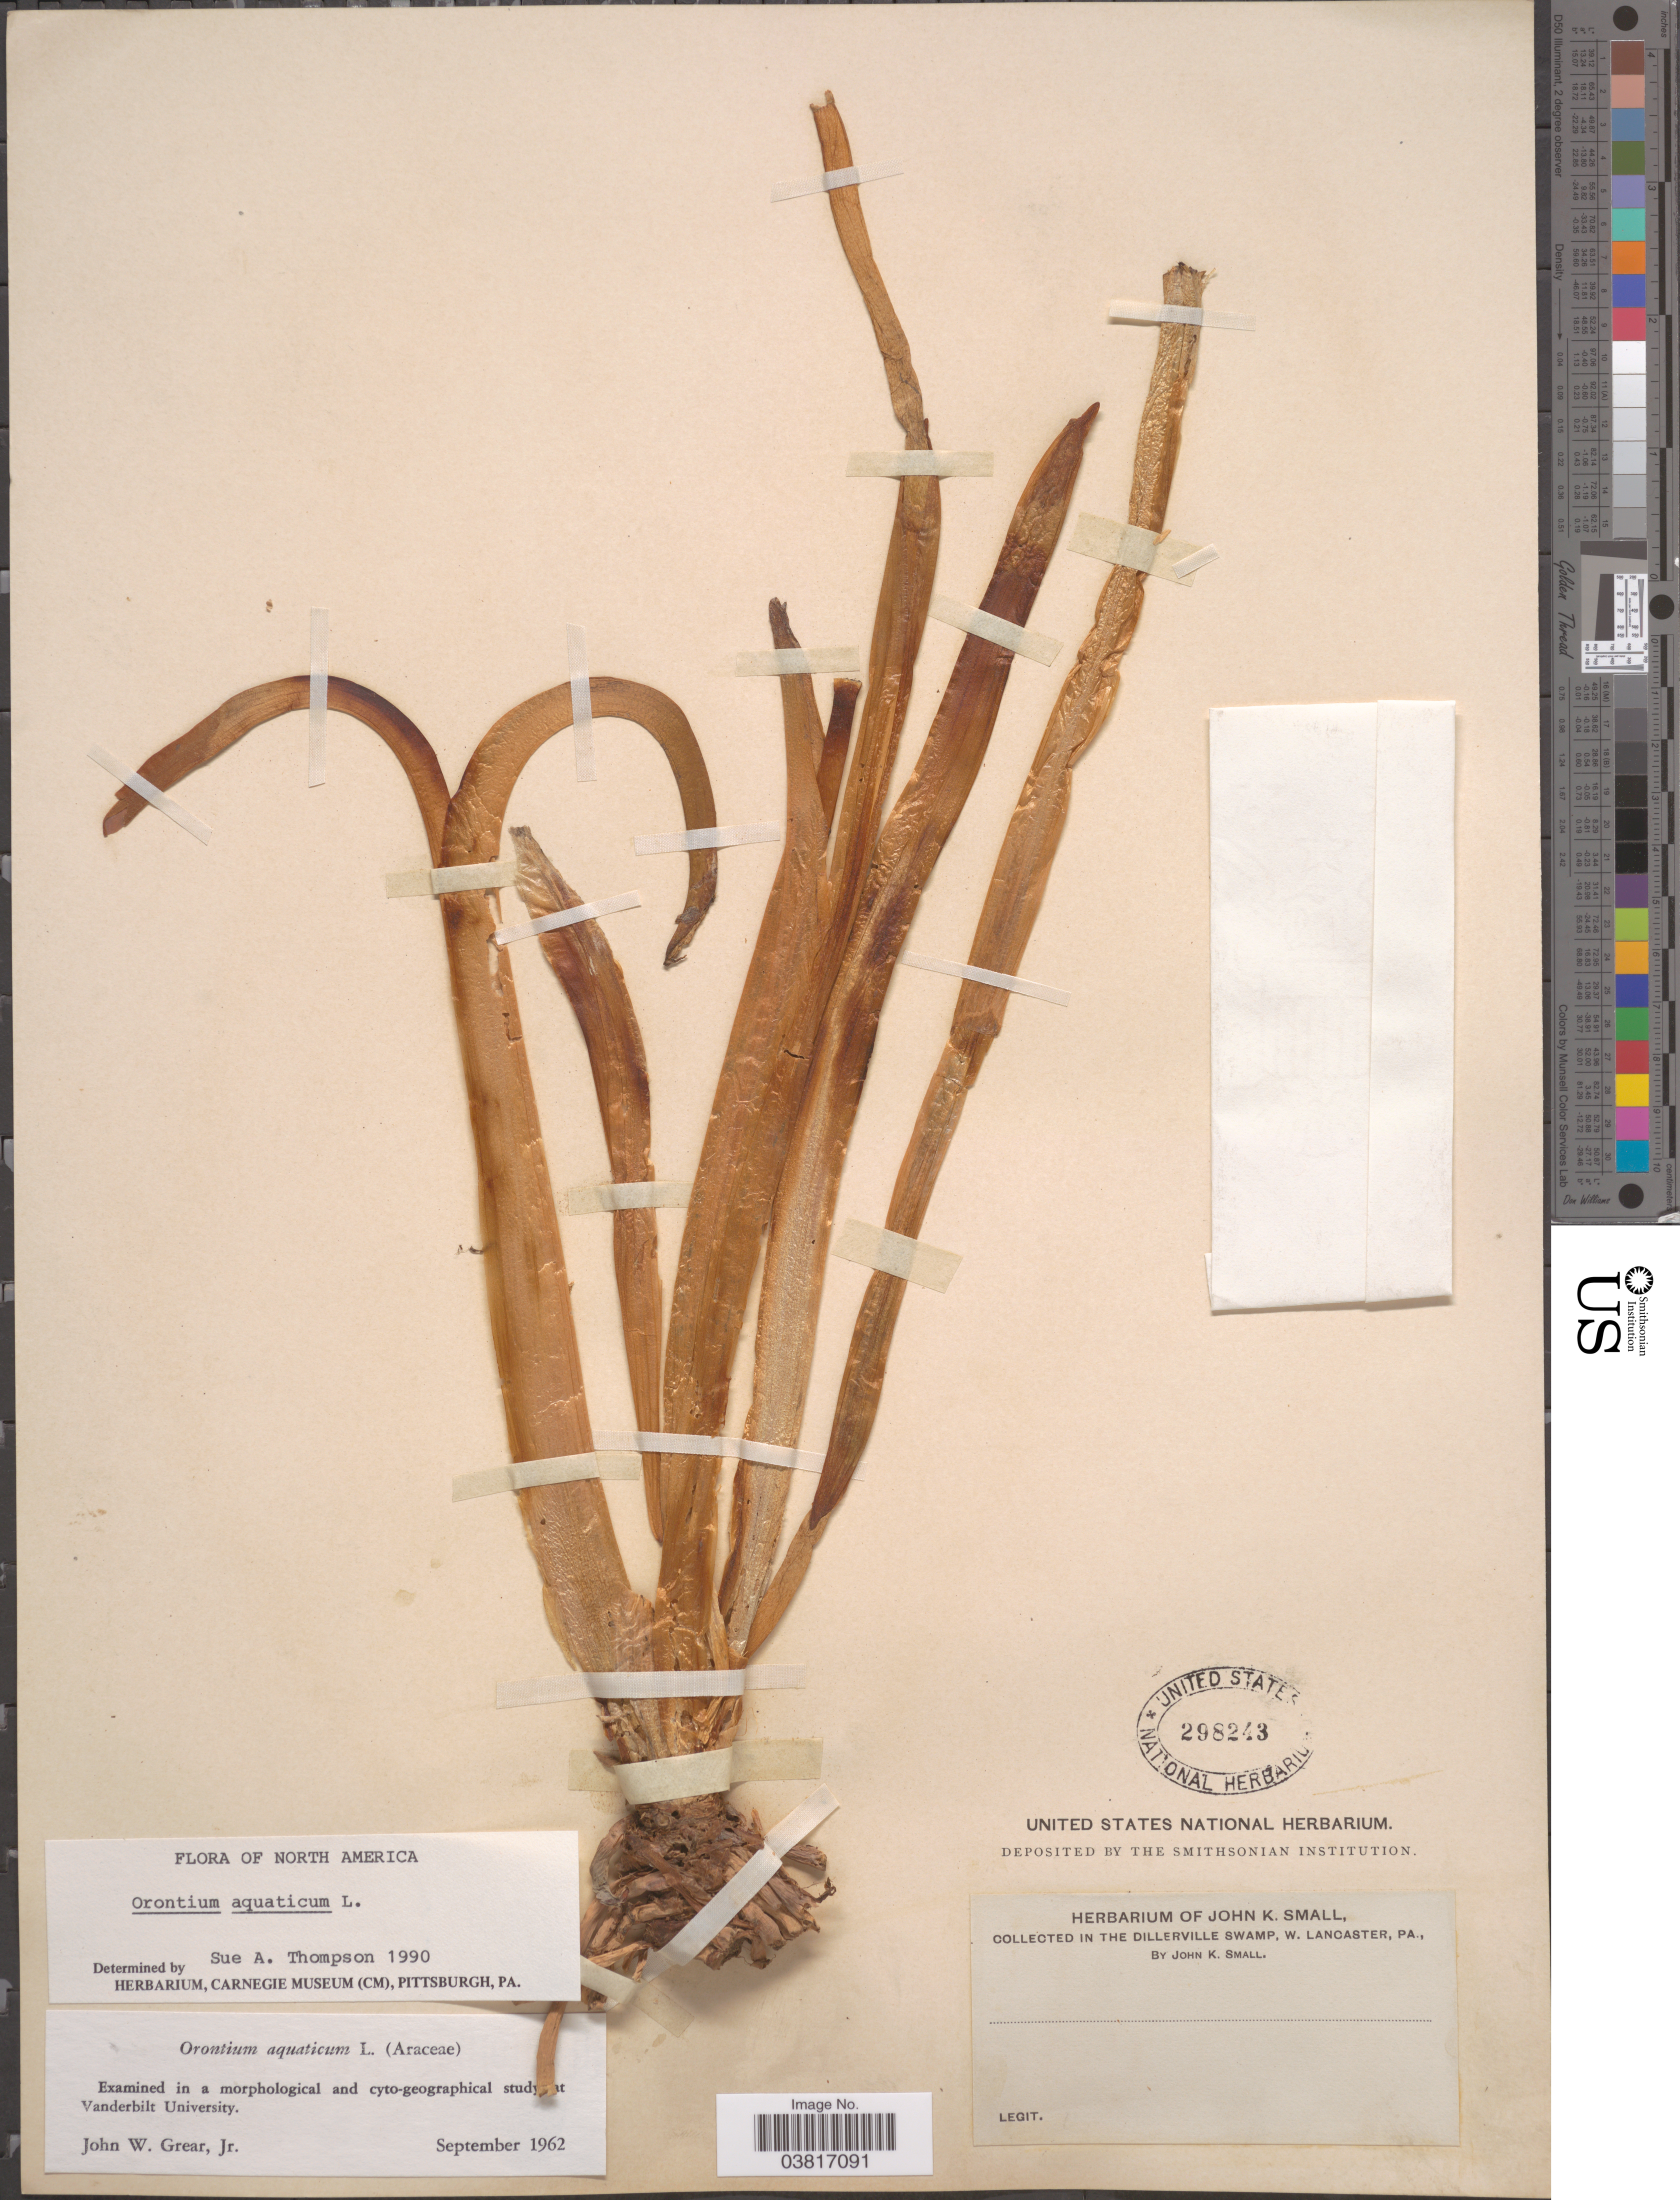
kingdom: Plantae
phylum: Tracheophyta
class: Liliopsida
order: Alismatales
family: Araceae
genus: Orontium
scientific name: Orontium aquaticum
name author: L.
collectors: J. K. Small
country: United States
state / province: Pennsylvania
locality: In the Dillerville Swamp, W. Lancaster.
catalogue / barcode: US 298243